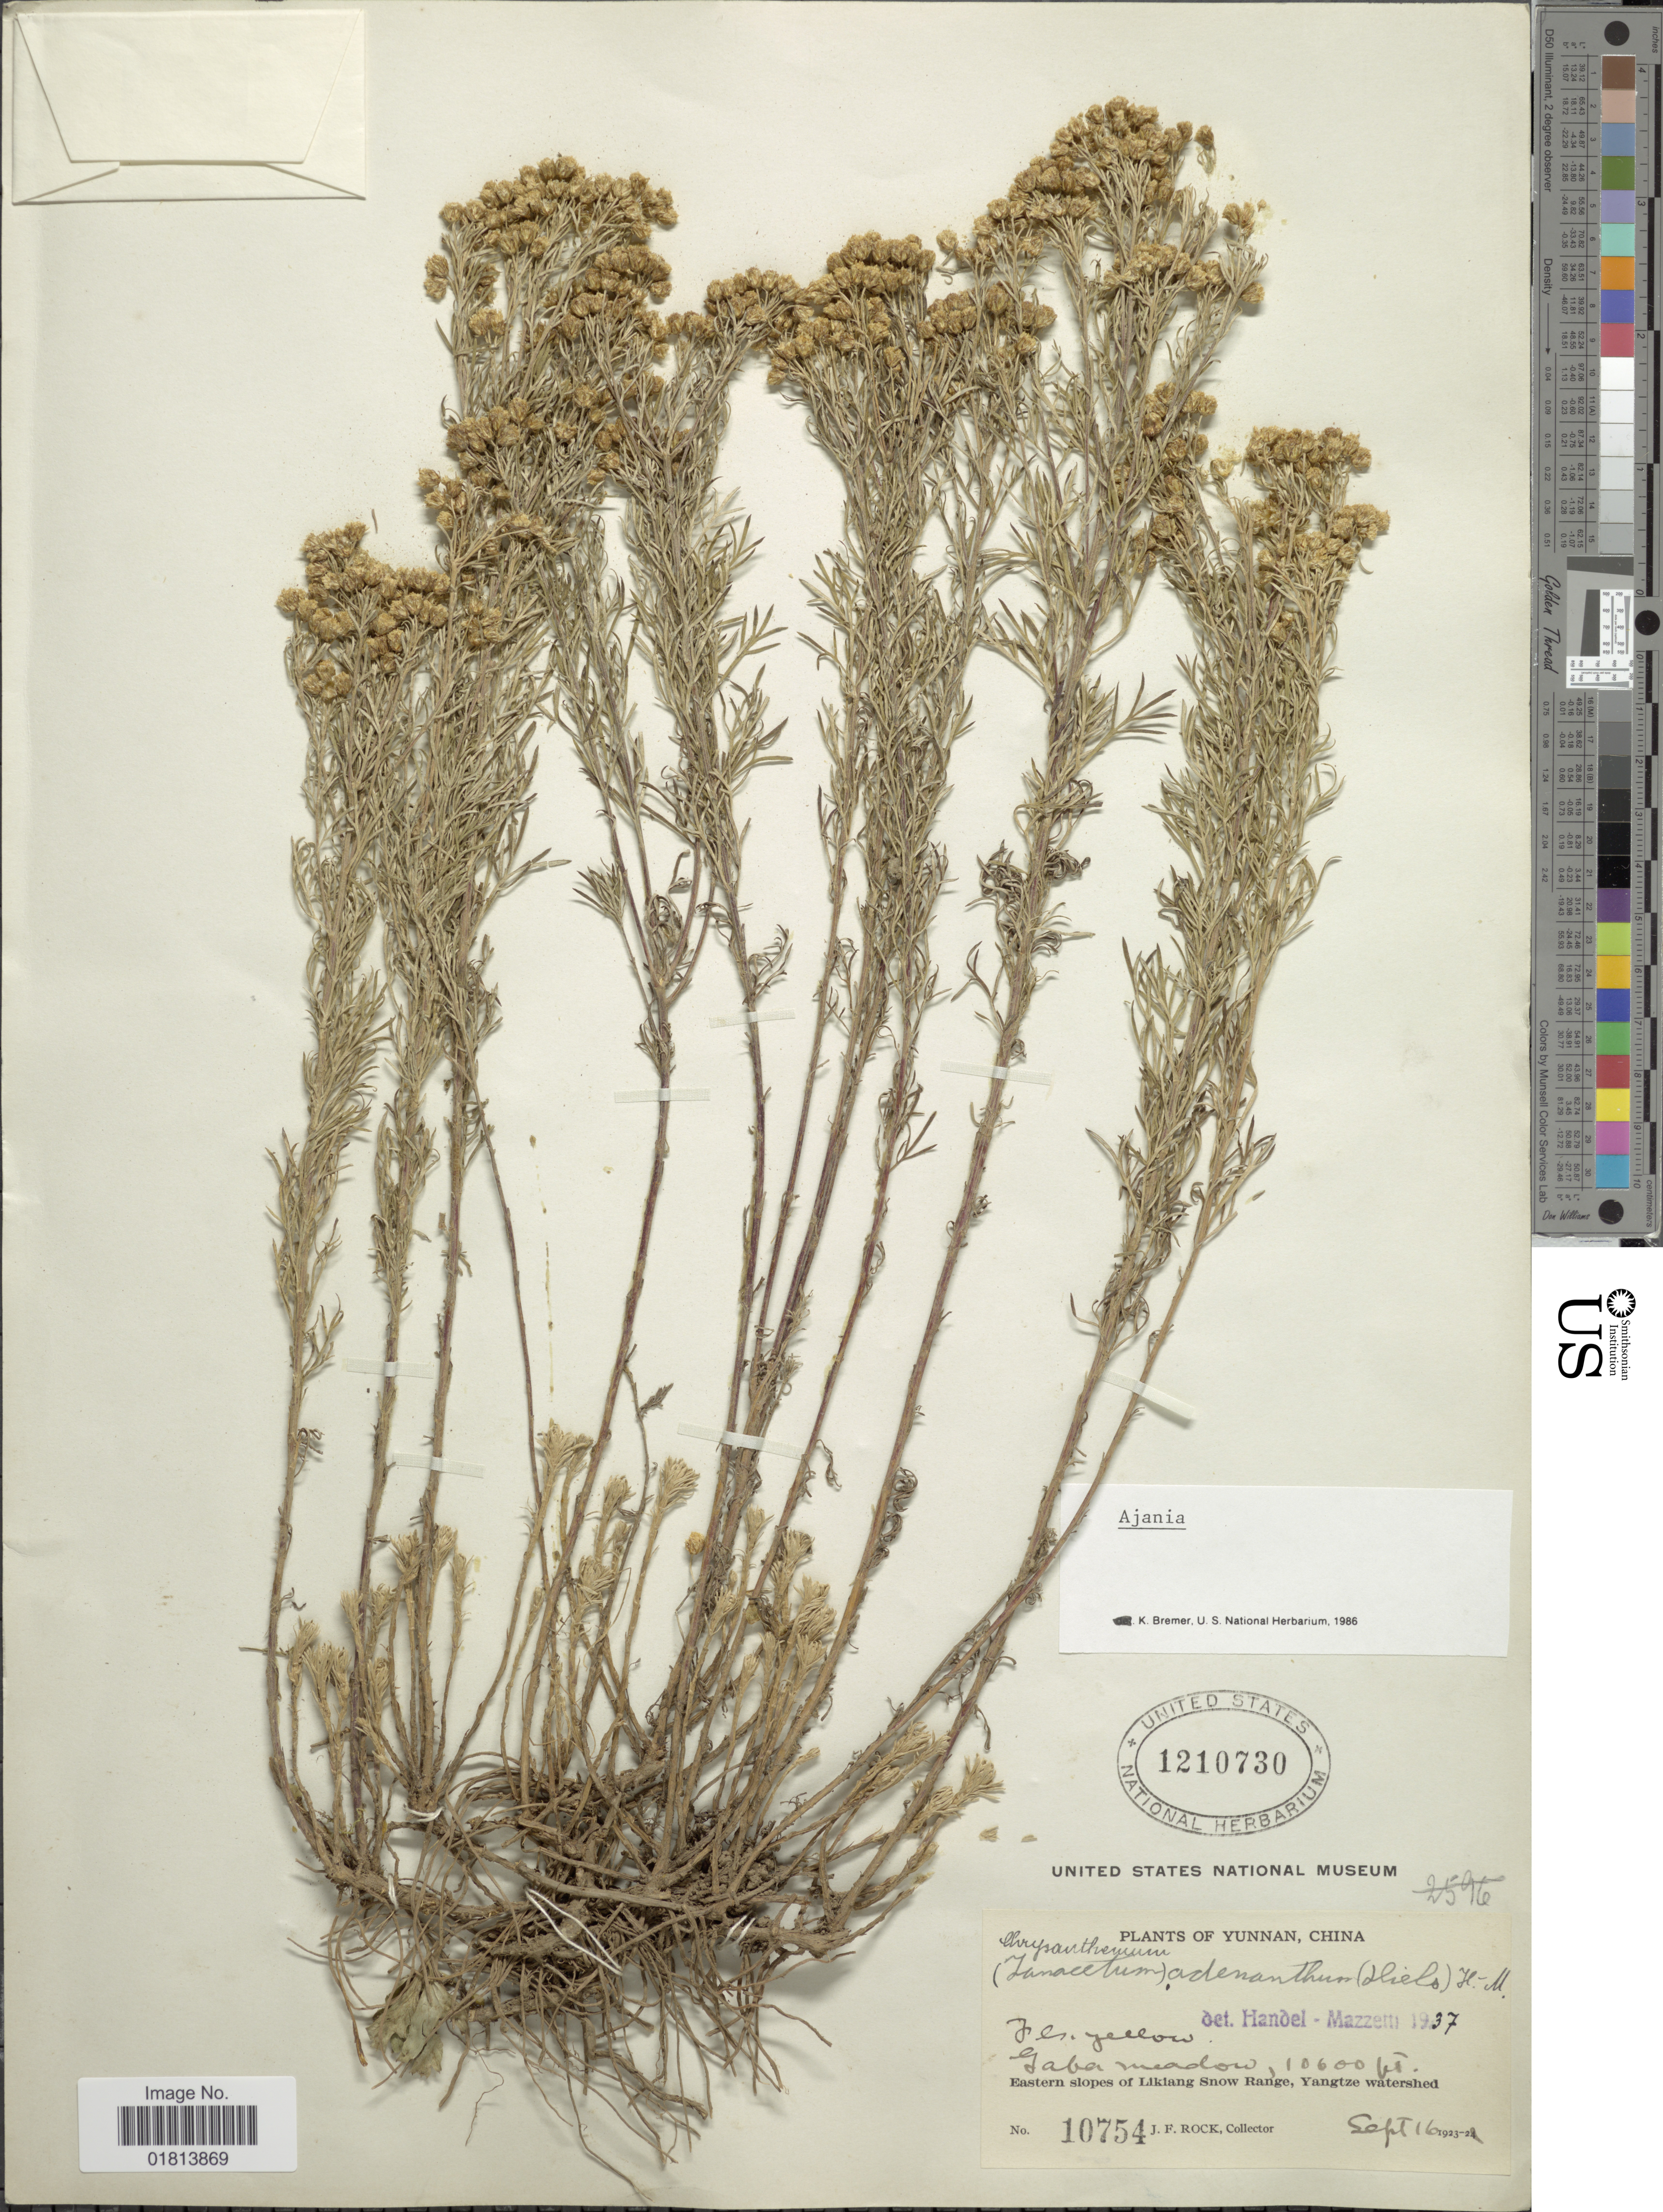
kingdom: Plantae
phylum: Tracheophyta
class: Magnoliopsida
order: Asterales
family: Asteraceae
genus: Ajania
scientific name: Ajania adenanthum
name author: Diels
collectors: J. Rock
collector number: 10754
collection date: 1923-09-16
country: China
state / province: Yunnan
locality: Gaba meadow, Eastern slopes of Likiang Snow Range, Yangtze watershed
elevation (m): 3231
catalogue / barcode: US 1210730